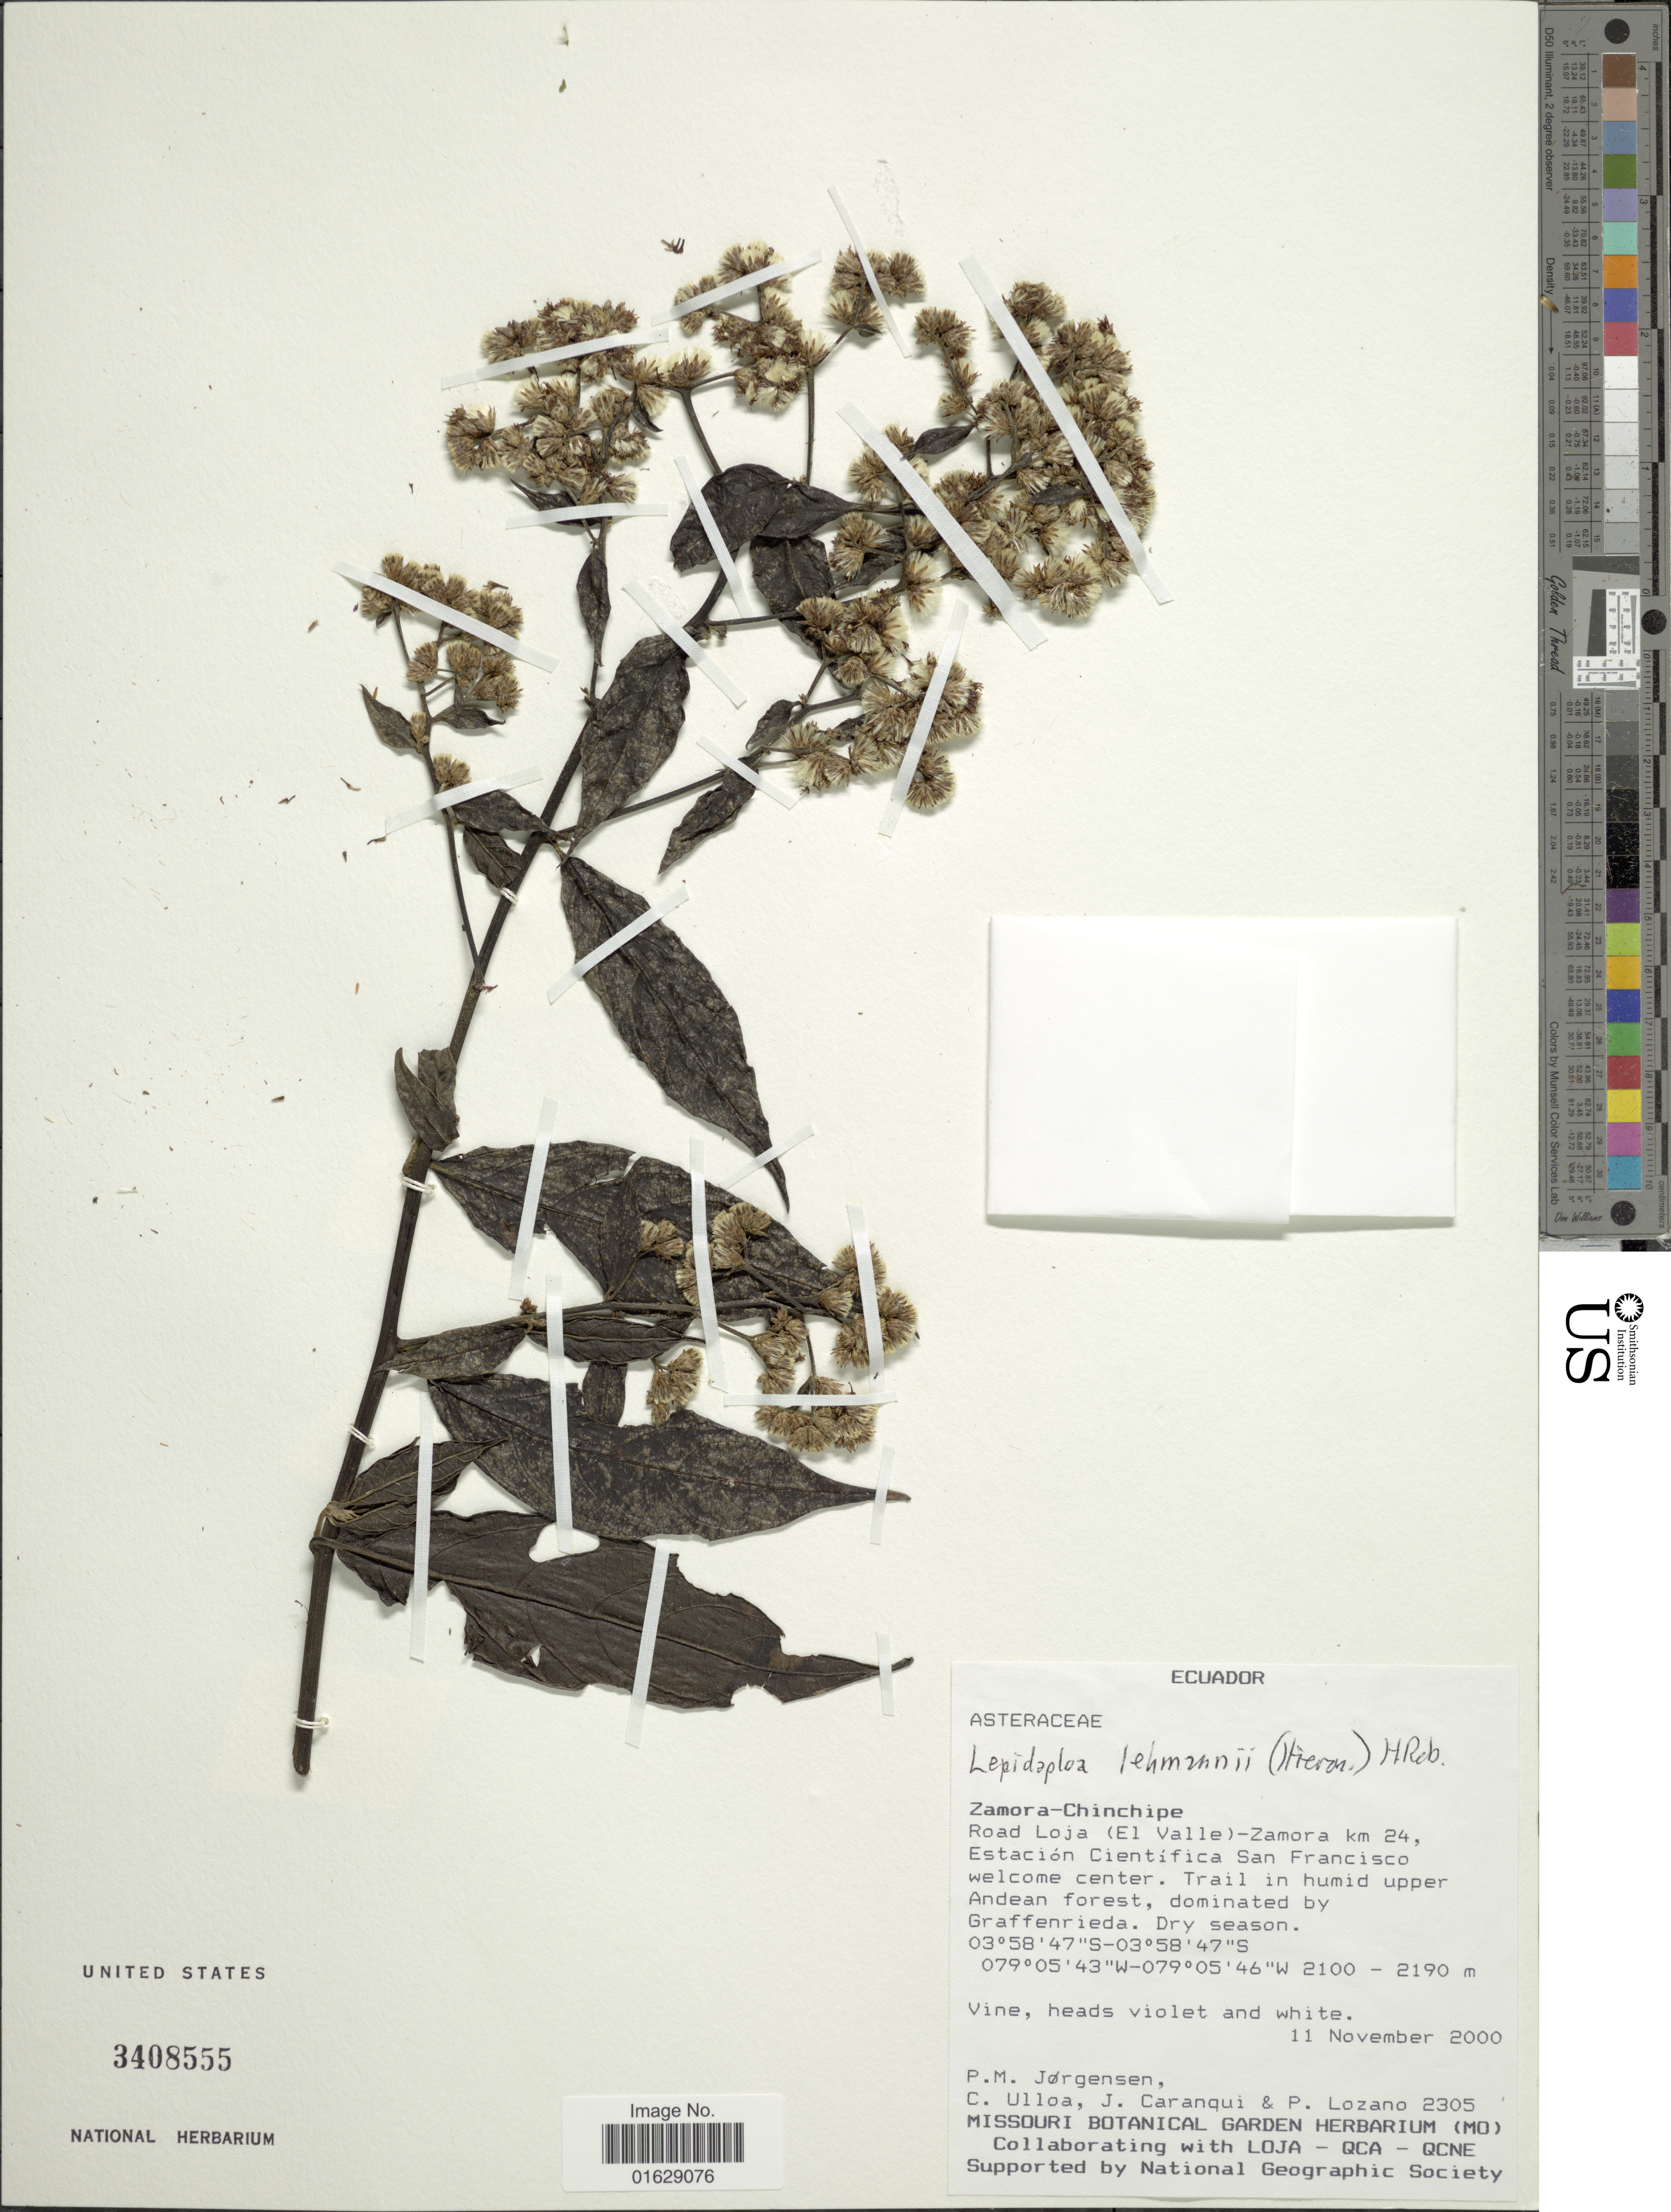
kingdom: Plantae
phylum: Tracheophyta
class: Magnoliopsida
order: Asterales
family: Asteraceae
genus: Lepidaploa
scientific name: Lepidaploa lehmannii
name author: (Hieron.) H. Rob.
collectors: P. Jørgensen, C. Ulloa, J. Caranqui & P. Lozano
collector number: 2305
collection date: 2000-11-11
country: Ecuador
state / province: Zamora-Chinchipe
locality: Road Loja (El Valle) - Zamora km 24, Estacion Cientifica San Francisco welcome center.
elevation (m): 2100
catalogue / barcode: US 3408555